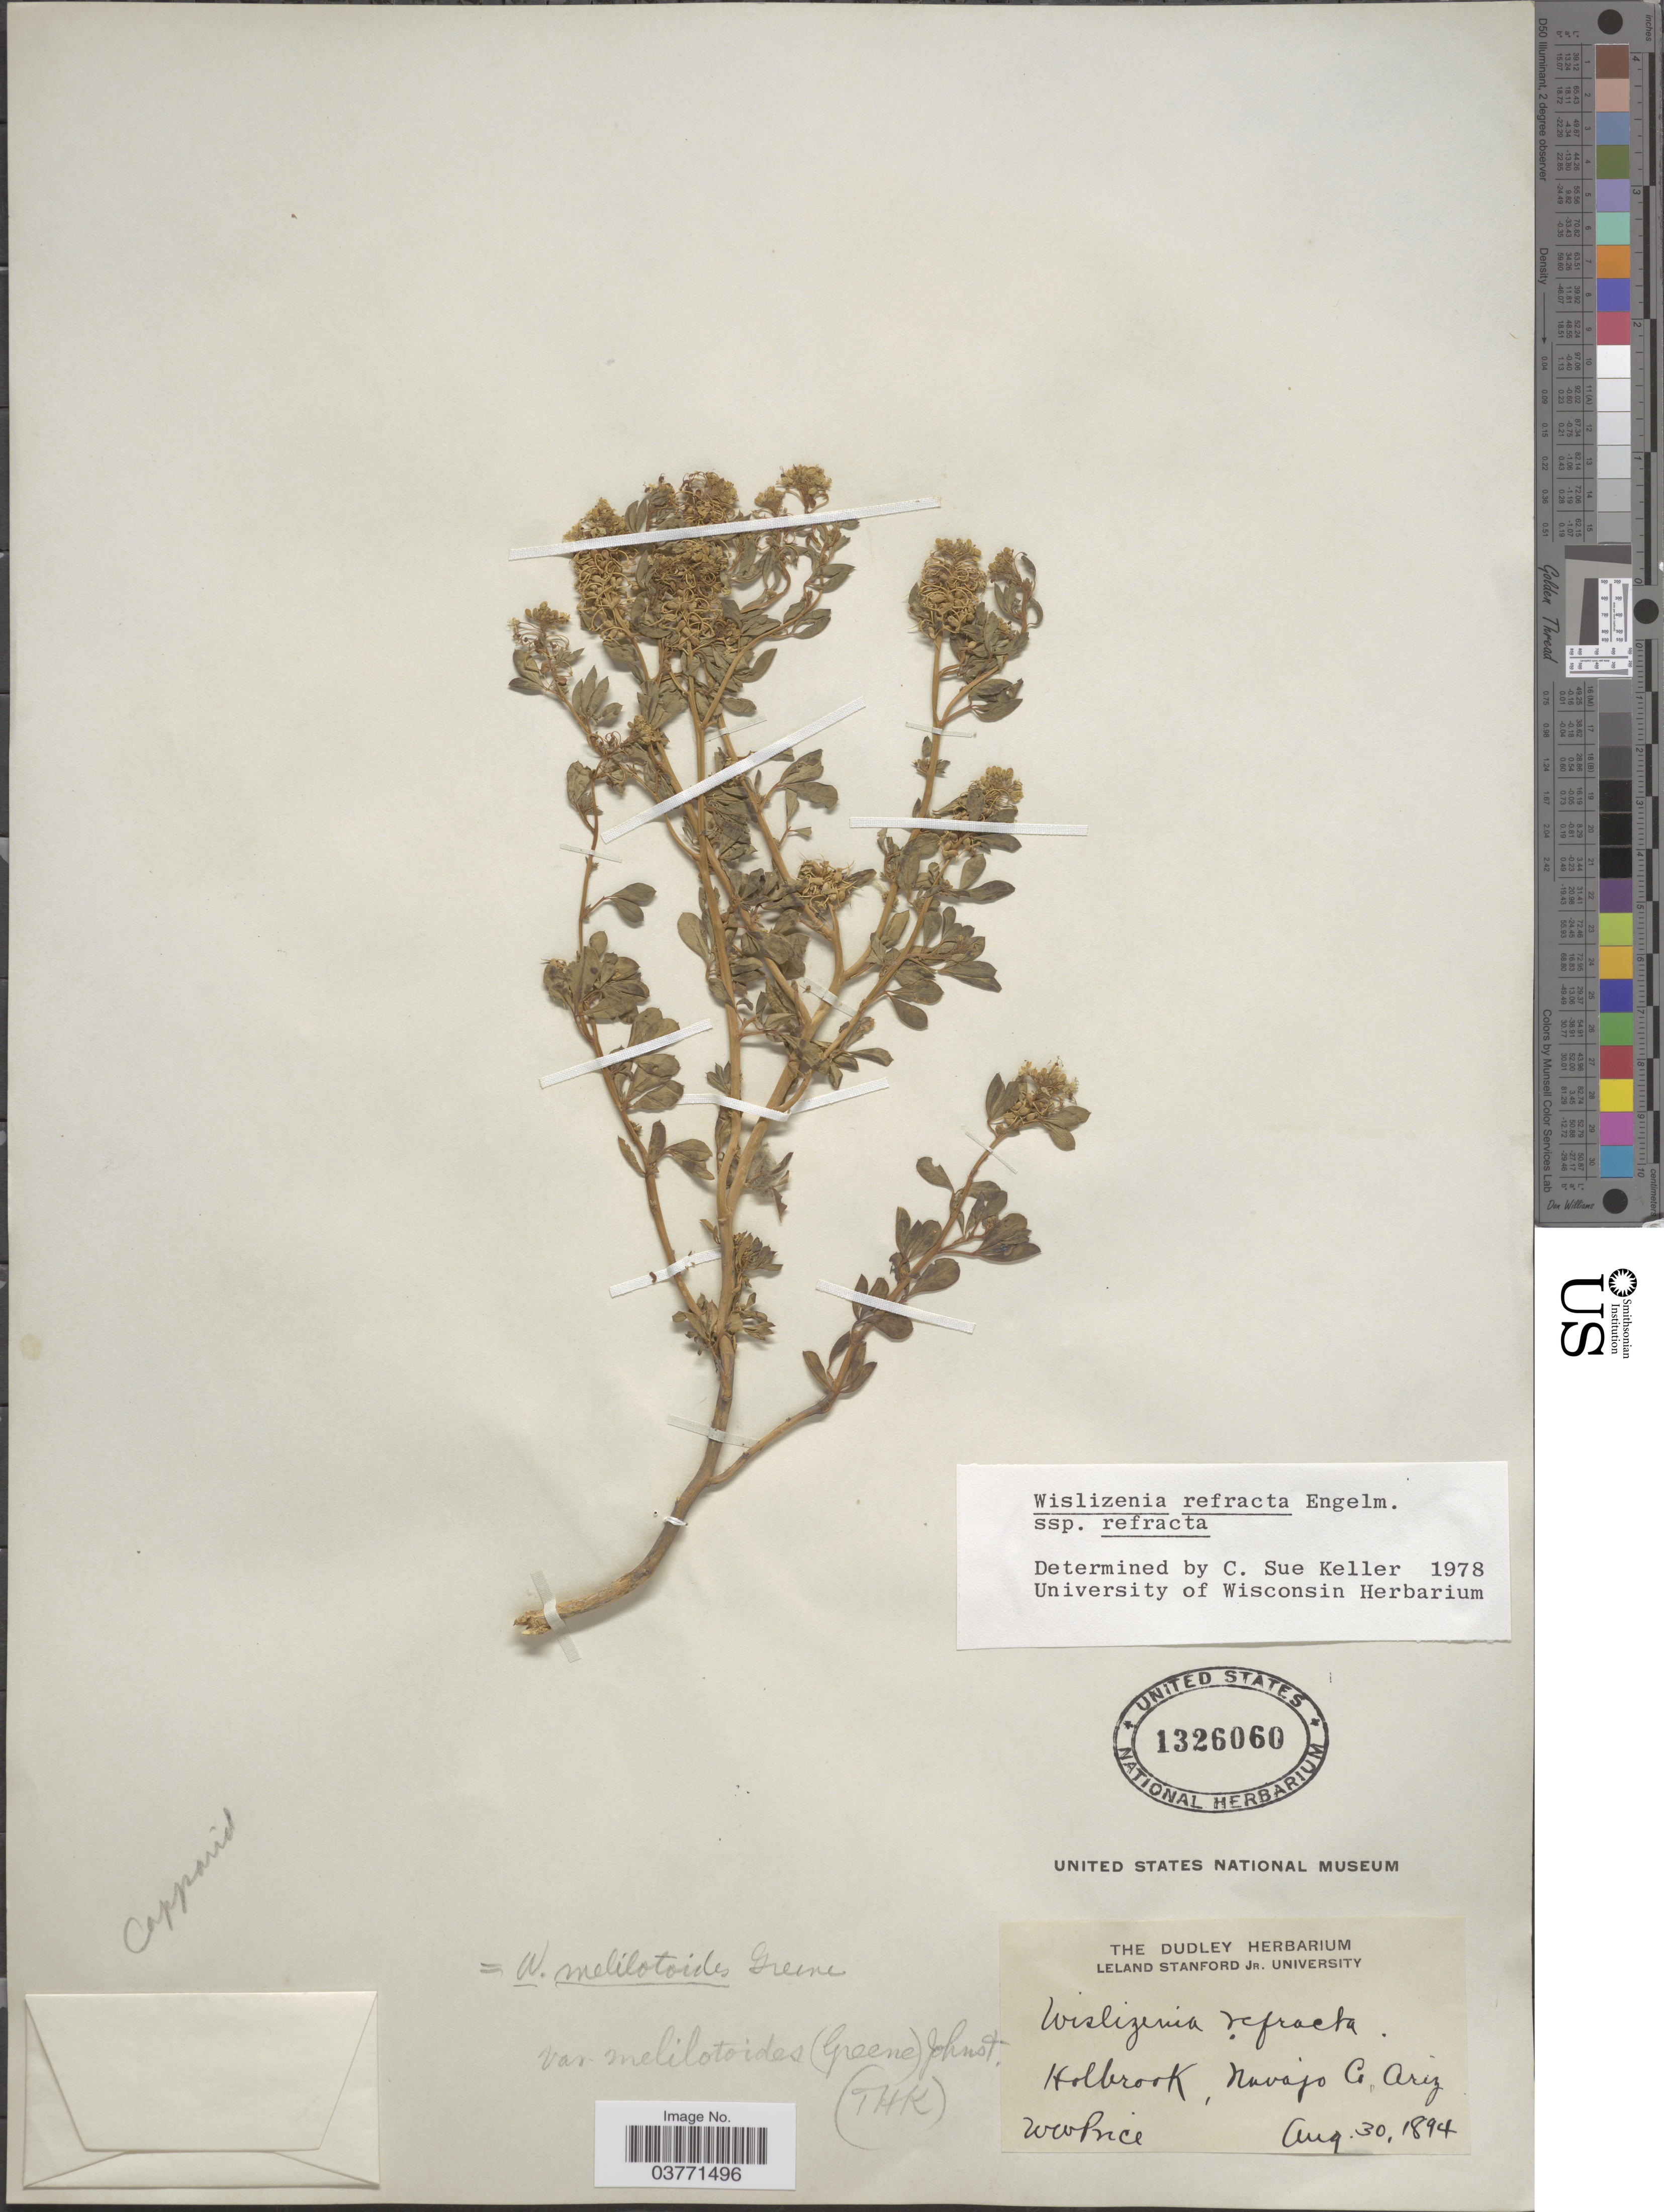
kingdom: Plantae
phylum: Tracheophyta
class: Magnoliopsida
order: Brassicales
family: Cleomaceae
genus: Cleomella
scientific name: Cleomella refracta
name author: (Engelm.) J.C. Hall & Roalson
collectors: W. Price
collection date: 1894-08-30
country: United States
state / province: Arizona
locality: Holbrook, Navajo Co.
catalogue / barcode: US 1326060